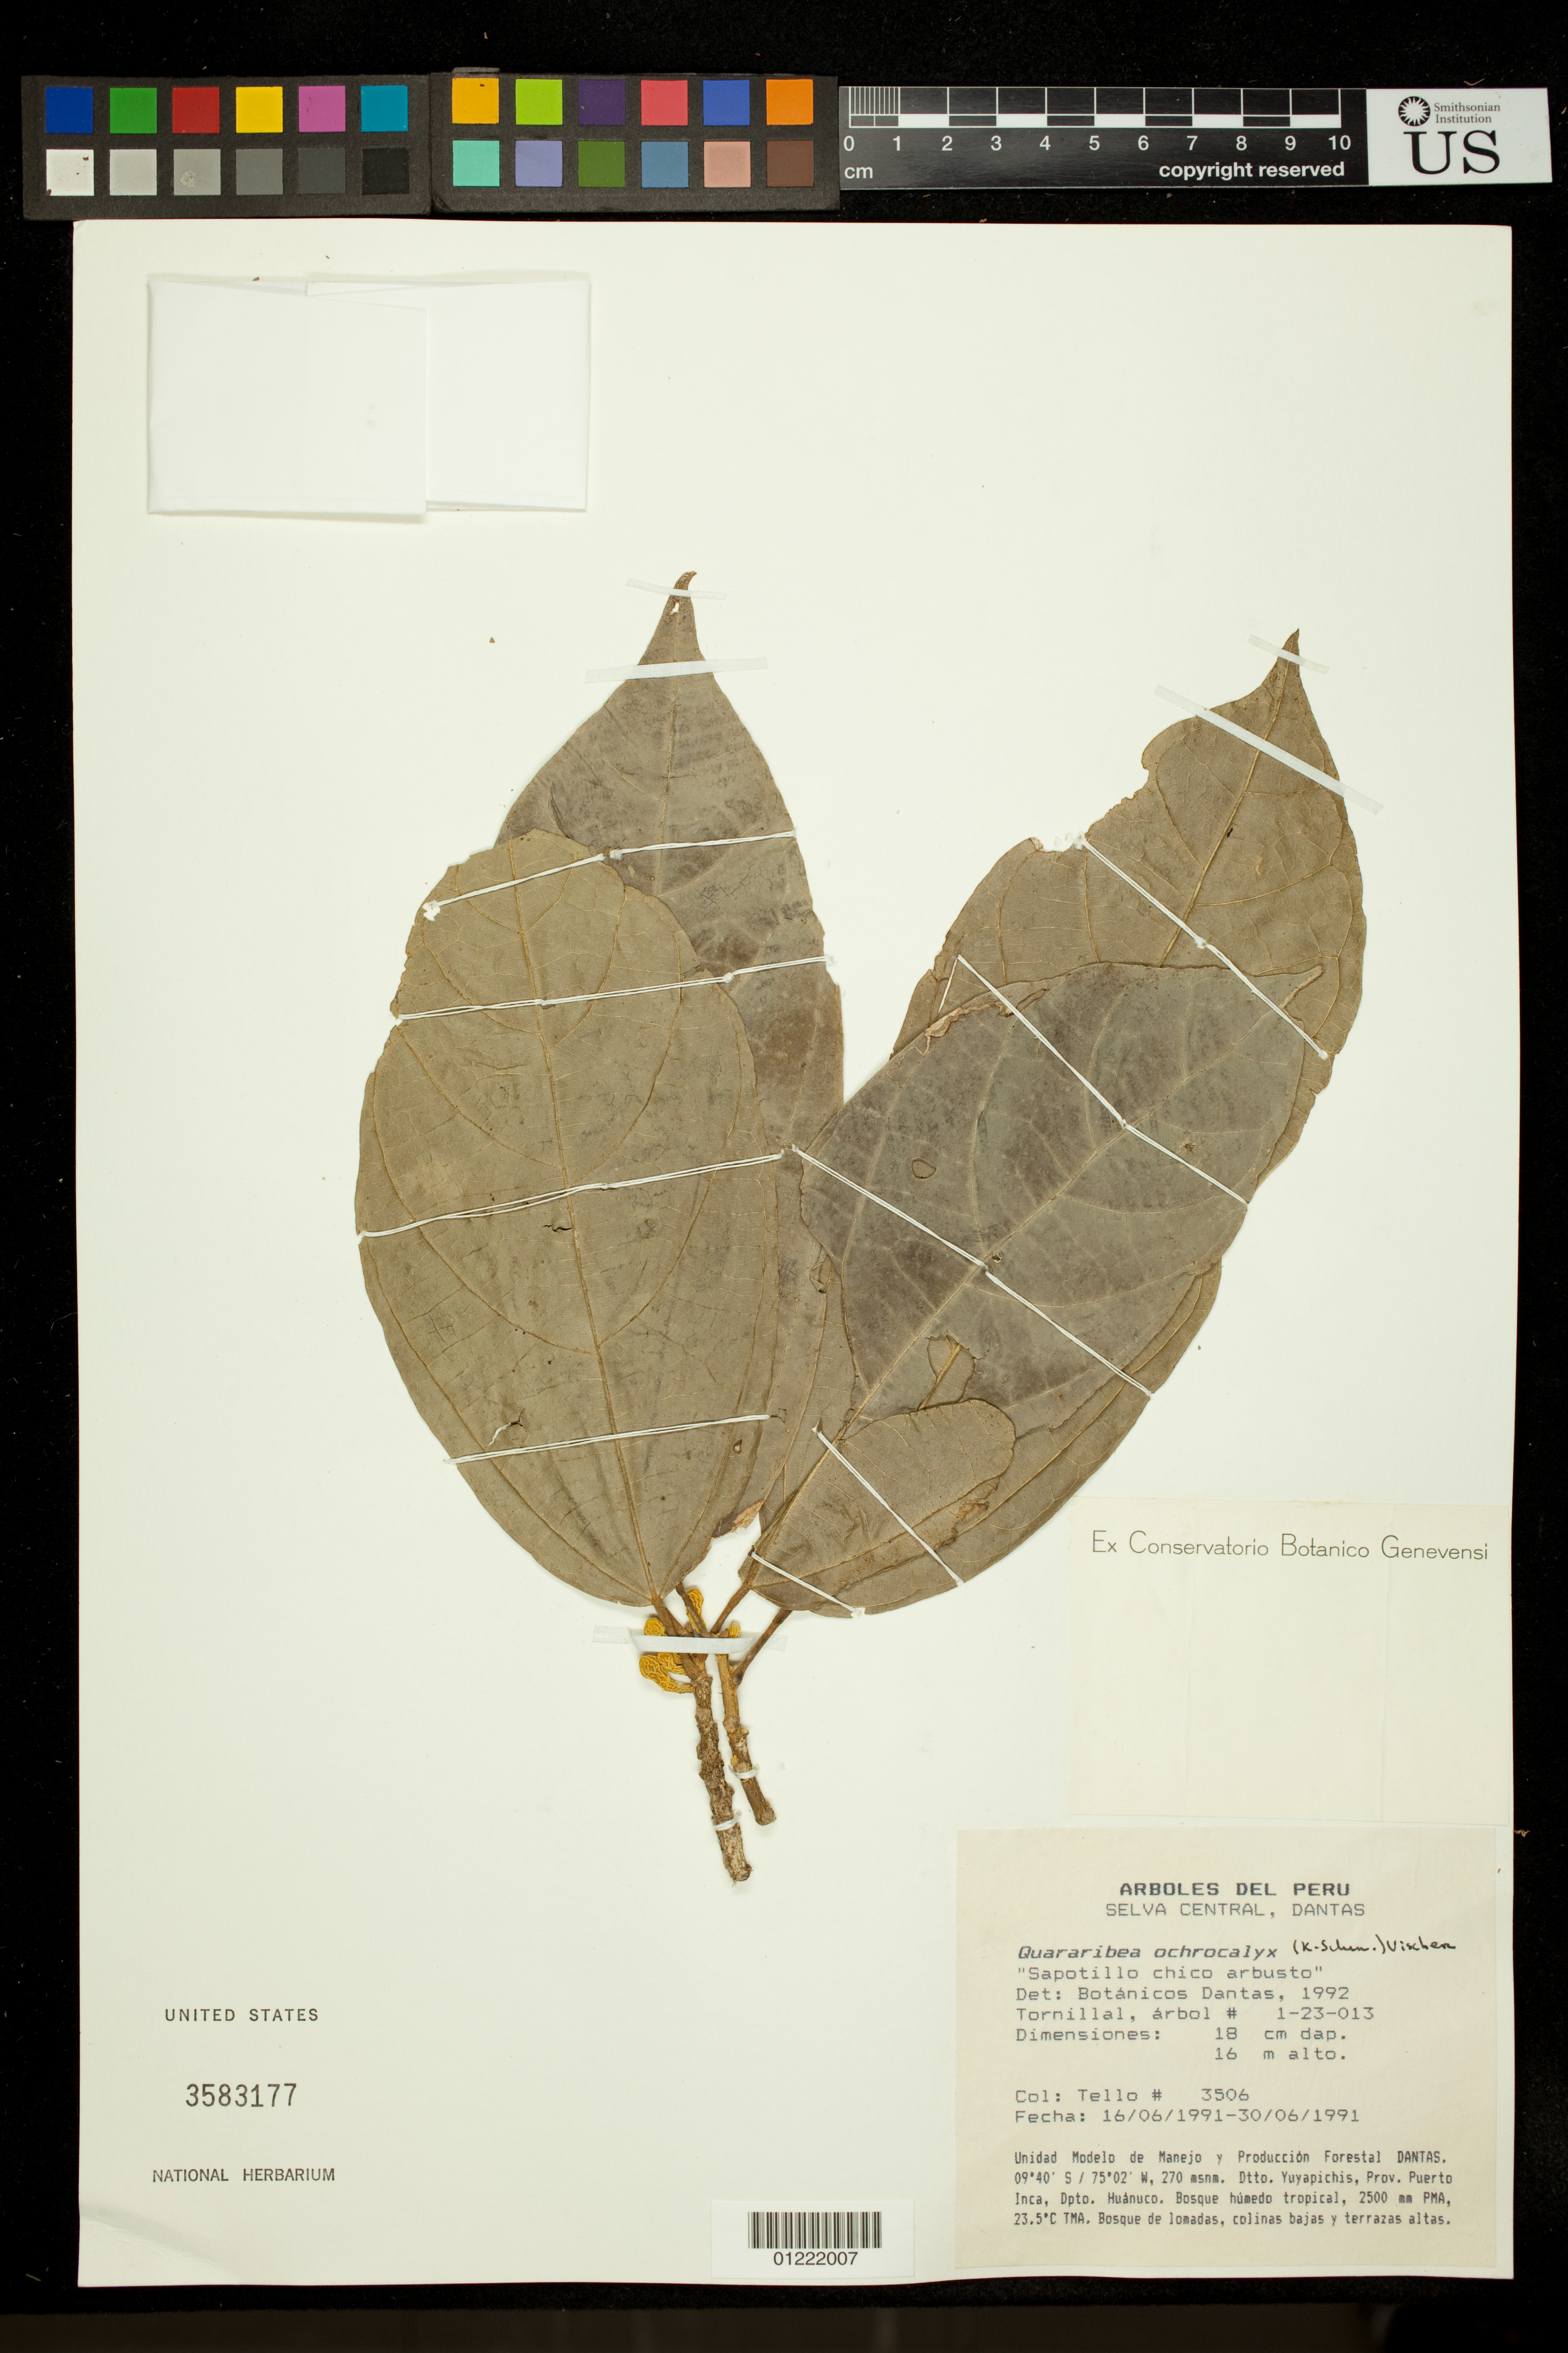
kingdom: Plantae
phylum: Tracheophyta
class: Magnoliopsida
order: Malvales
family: Malvaceae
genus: Quararibea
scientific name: Quararibea ochrocalyx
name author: (K. Schum.) Vischer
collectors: -. Tello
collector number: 3506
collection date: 1991-06-16/1991-06-30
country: Peru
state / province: Huánuco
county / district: Puerto Inca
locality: Selva Central, Dantas. Unidad Modelo de Manejo y Produccion Forestal Dantas. Dtto. Yuyapichis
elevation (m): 270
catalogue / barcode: US 3583177